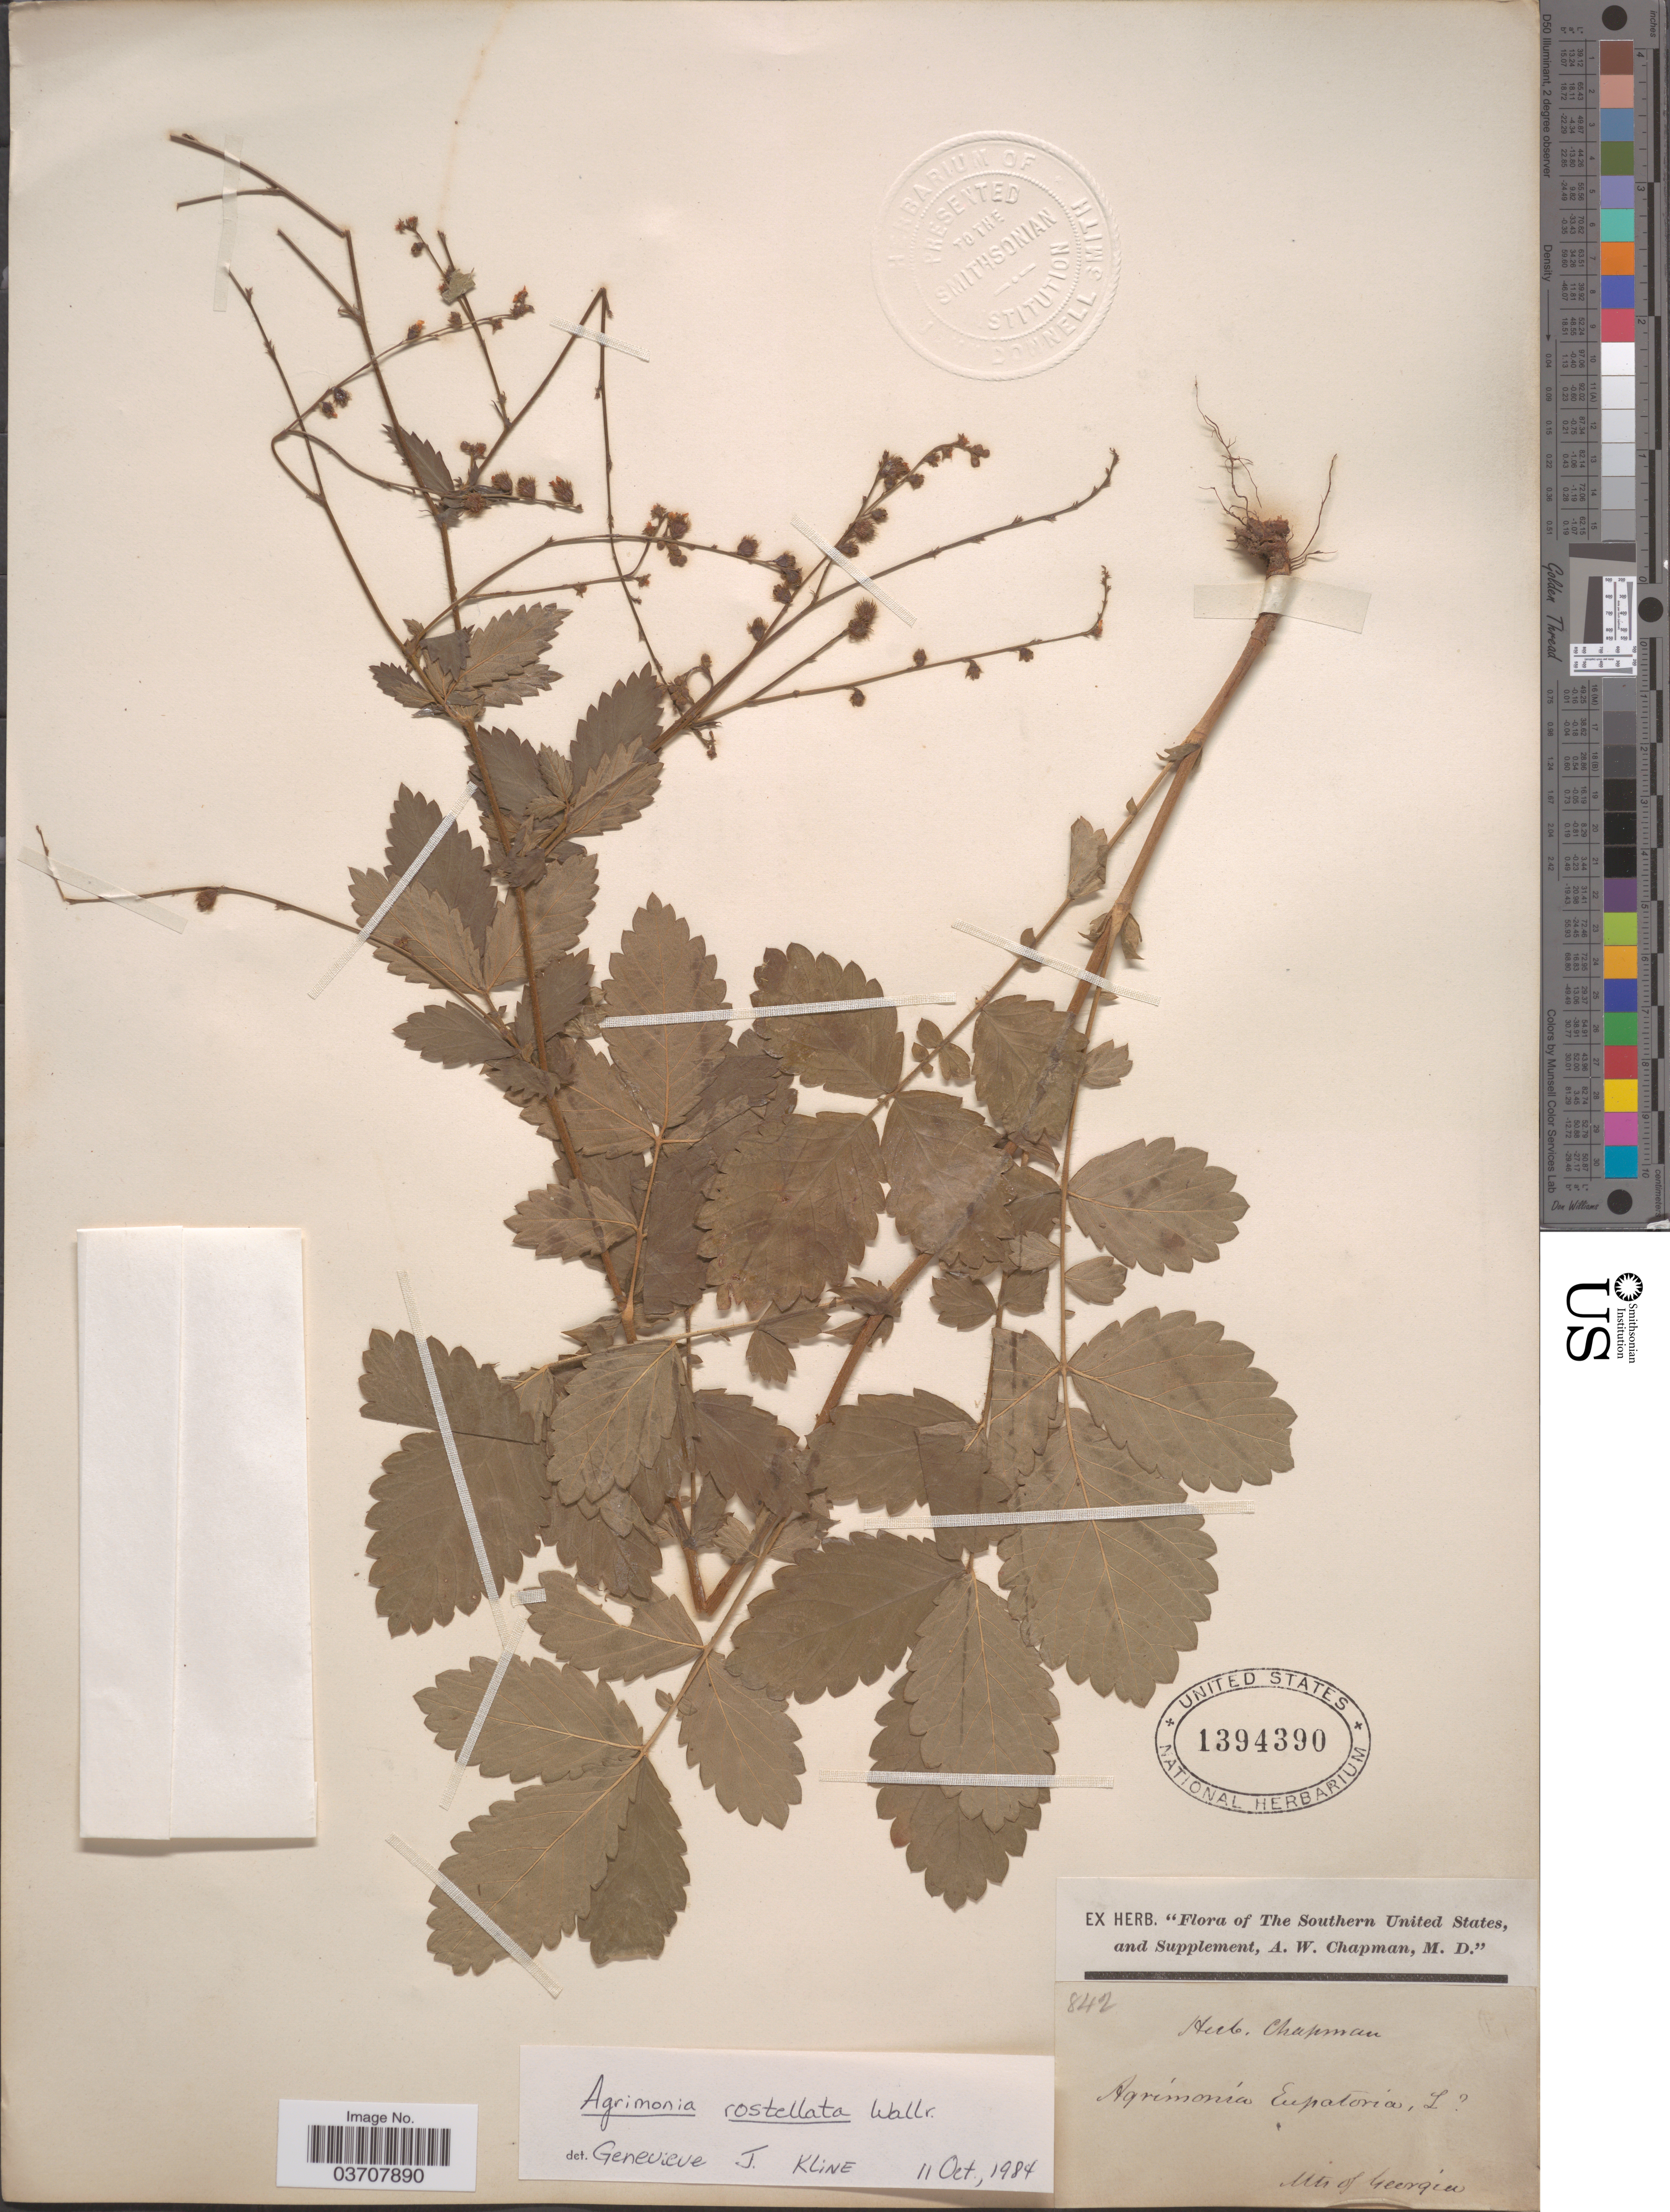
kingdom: Plantae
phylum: Tracheophyta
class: Magnoliopsida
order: Rosales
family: Rosaceae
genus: Agrimonia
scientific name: Agrimonia rostellata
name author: Wallr.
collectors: ex herb. A.W. Chapman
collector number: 842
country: United States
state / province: Georgia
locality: The Southern United States. Mts. of Georgia.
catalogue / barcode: US 1394390